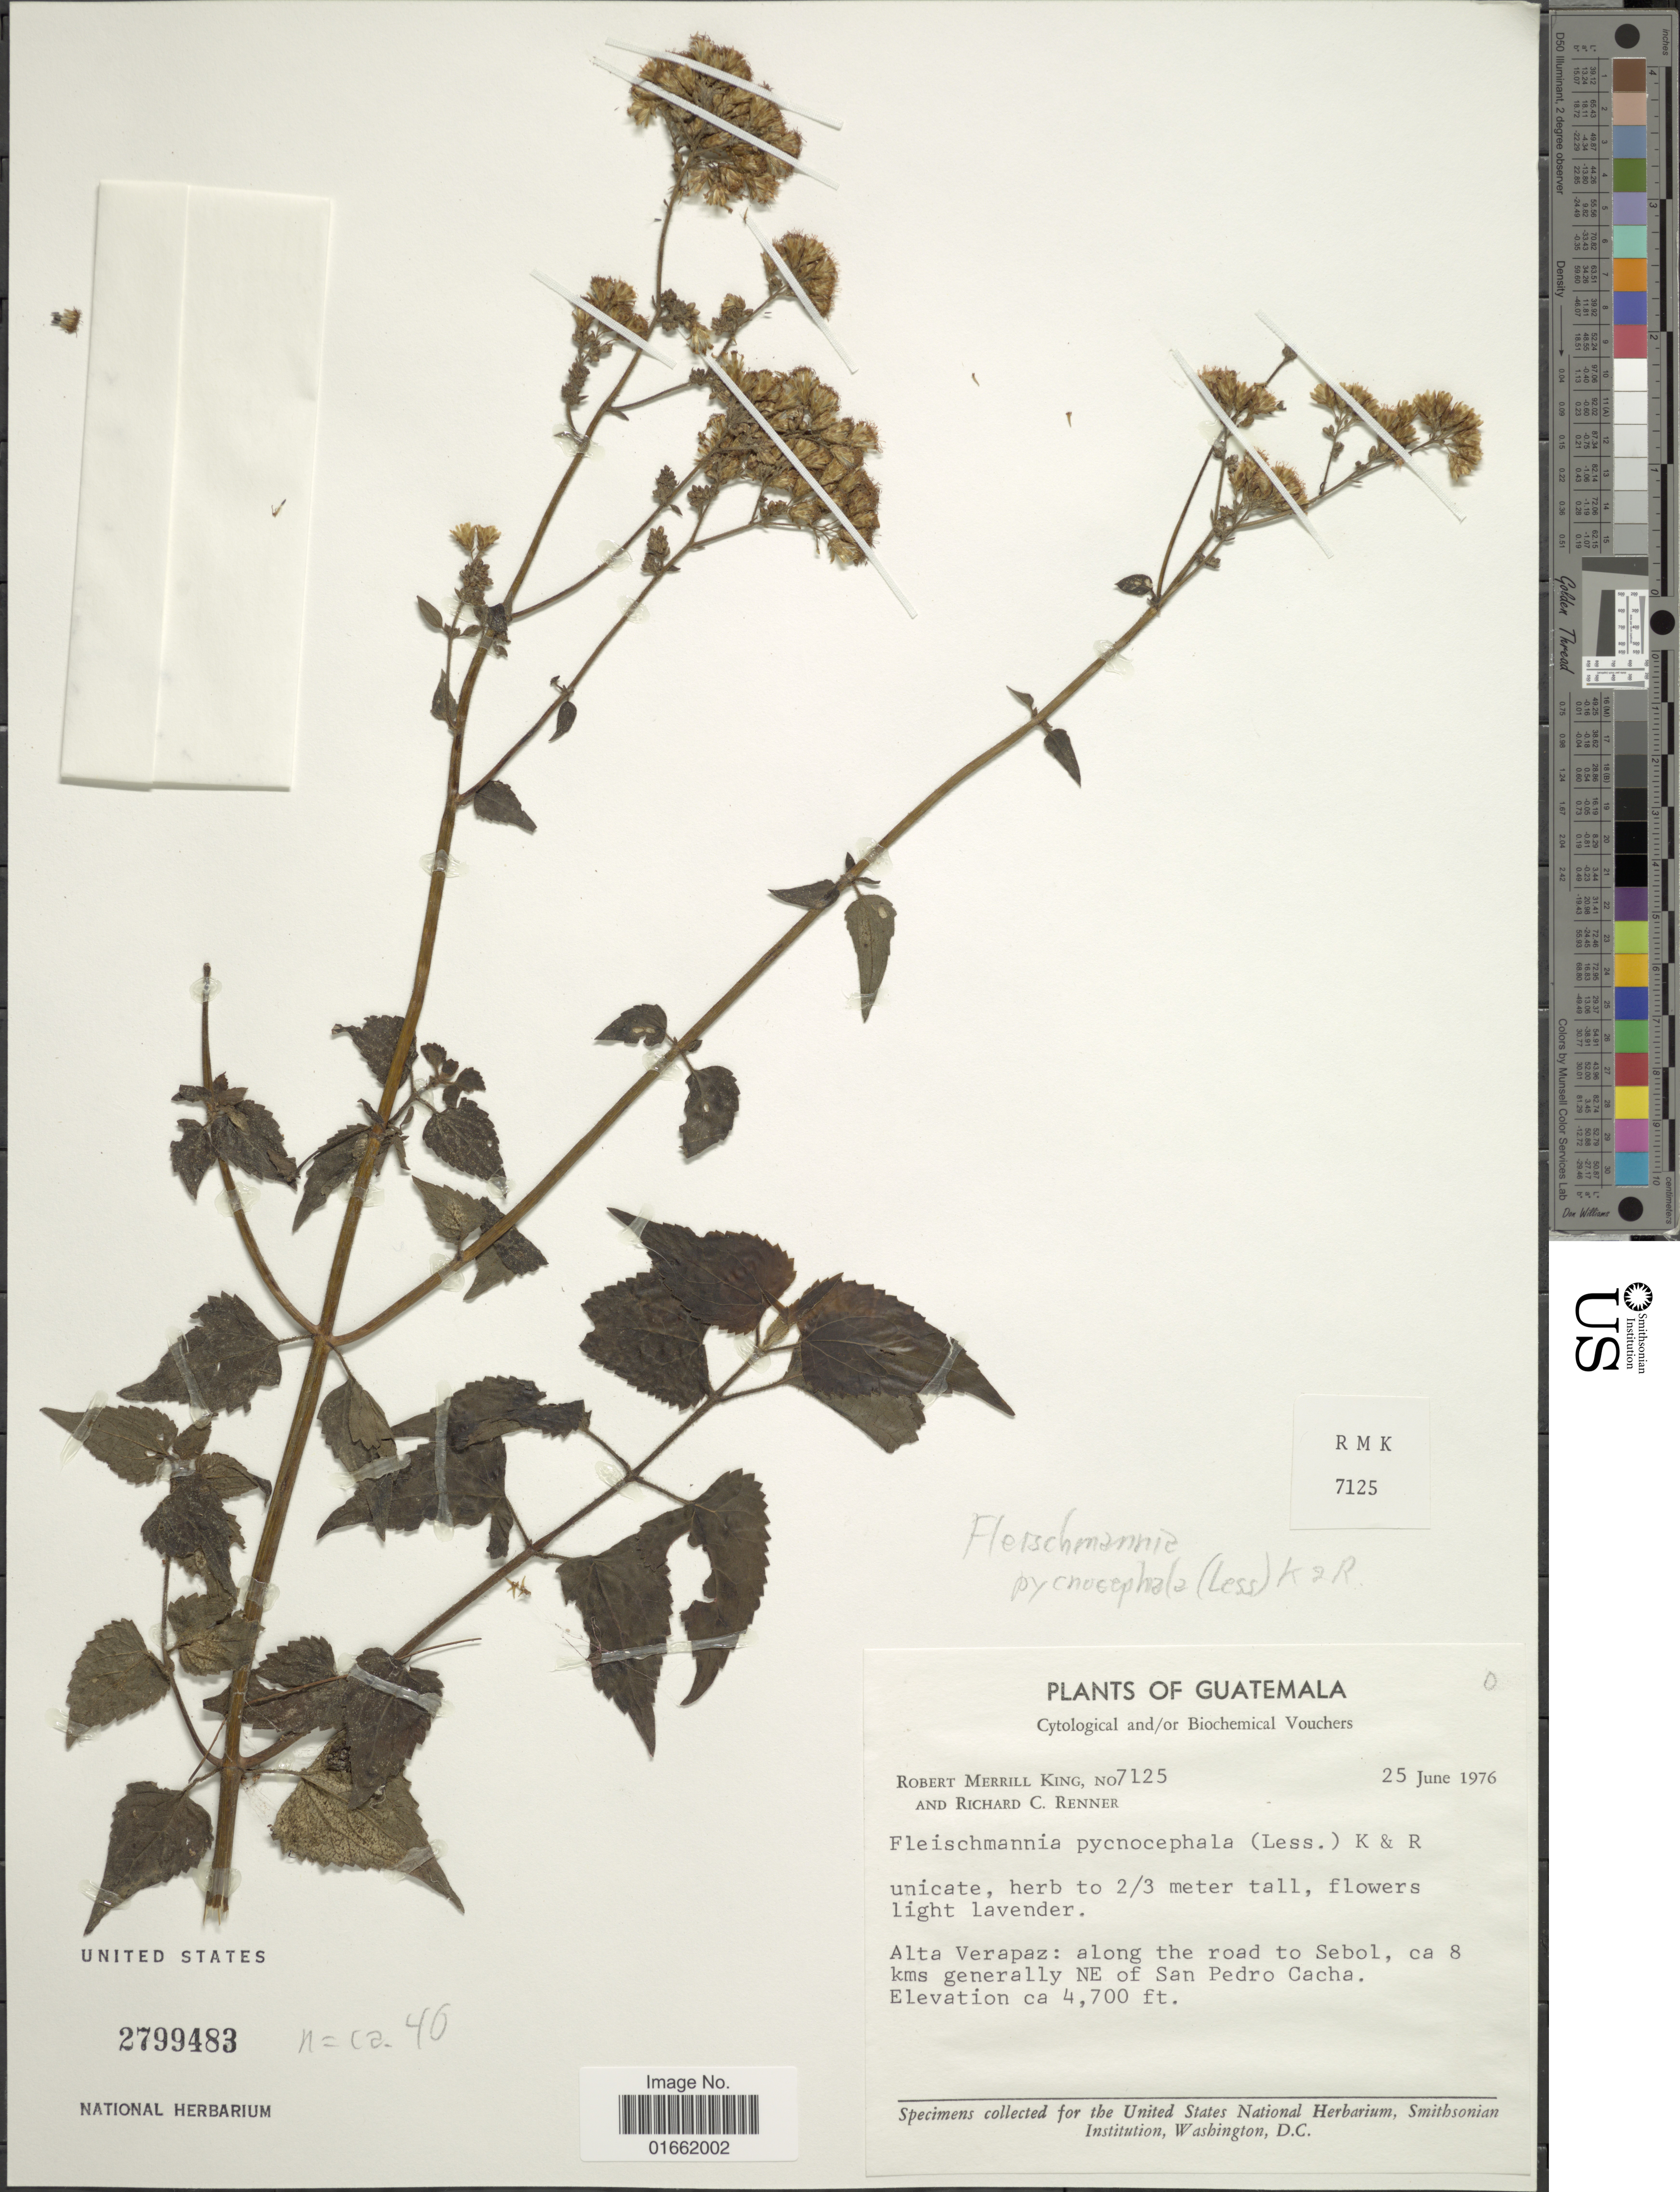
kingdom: Plantae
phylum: Tracheophyta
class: Magnoliopsida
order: Asterales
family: Asteraceae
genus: Fleischmannia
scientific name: Fleischmannia pycnocephala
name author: (Less.) R.M. King & H. Rob.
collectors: R. M. King & R. C. Renner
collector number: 7125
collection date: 1976-06-25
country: Guatemala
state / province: Alta Verapaz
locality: Alta Verapaz: along the road to Sebol, ca 8 kms generally NE of San Pedro Cacha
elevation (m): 1433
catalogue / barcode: US 2799483